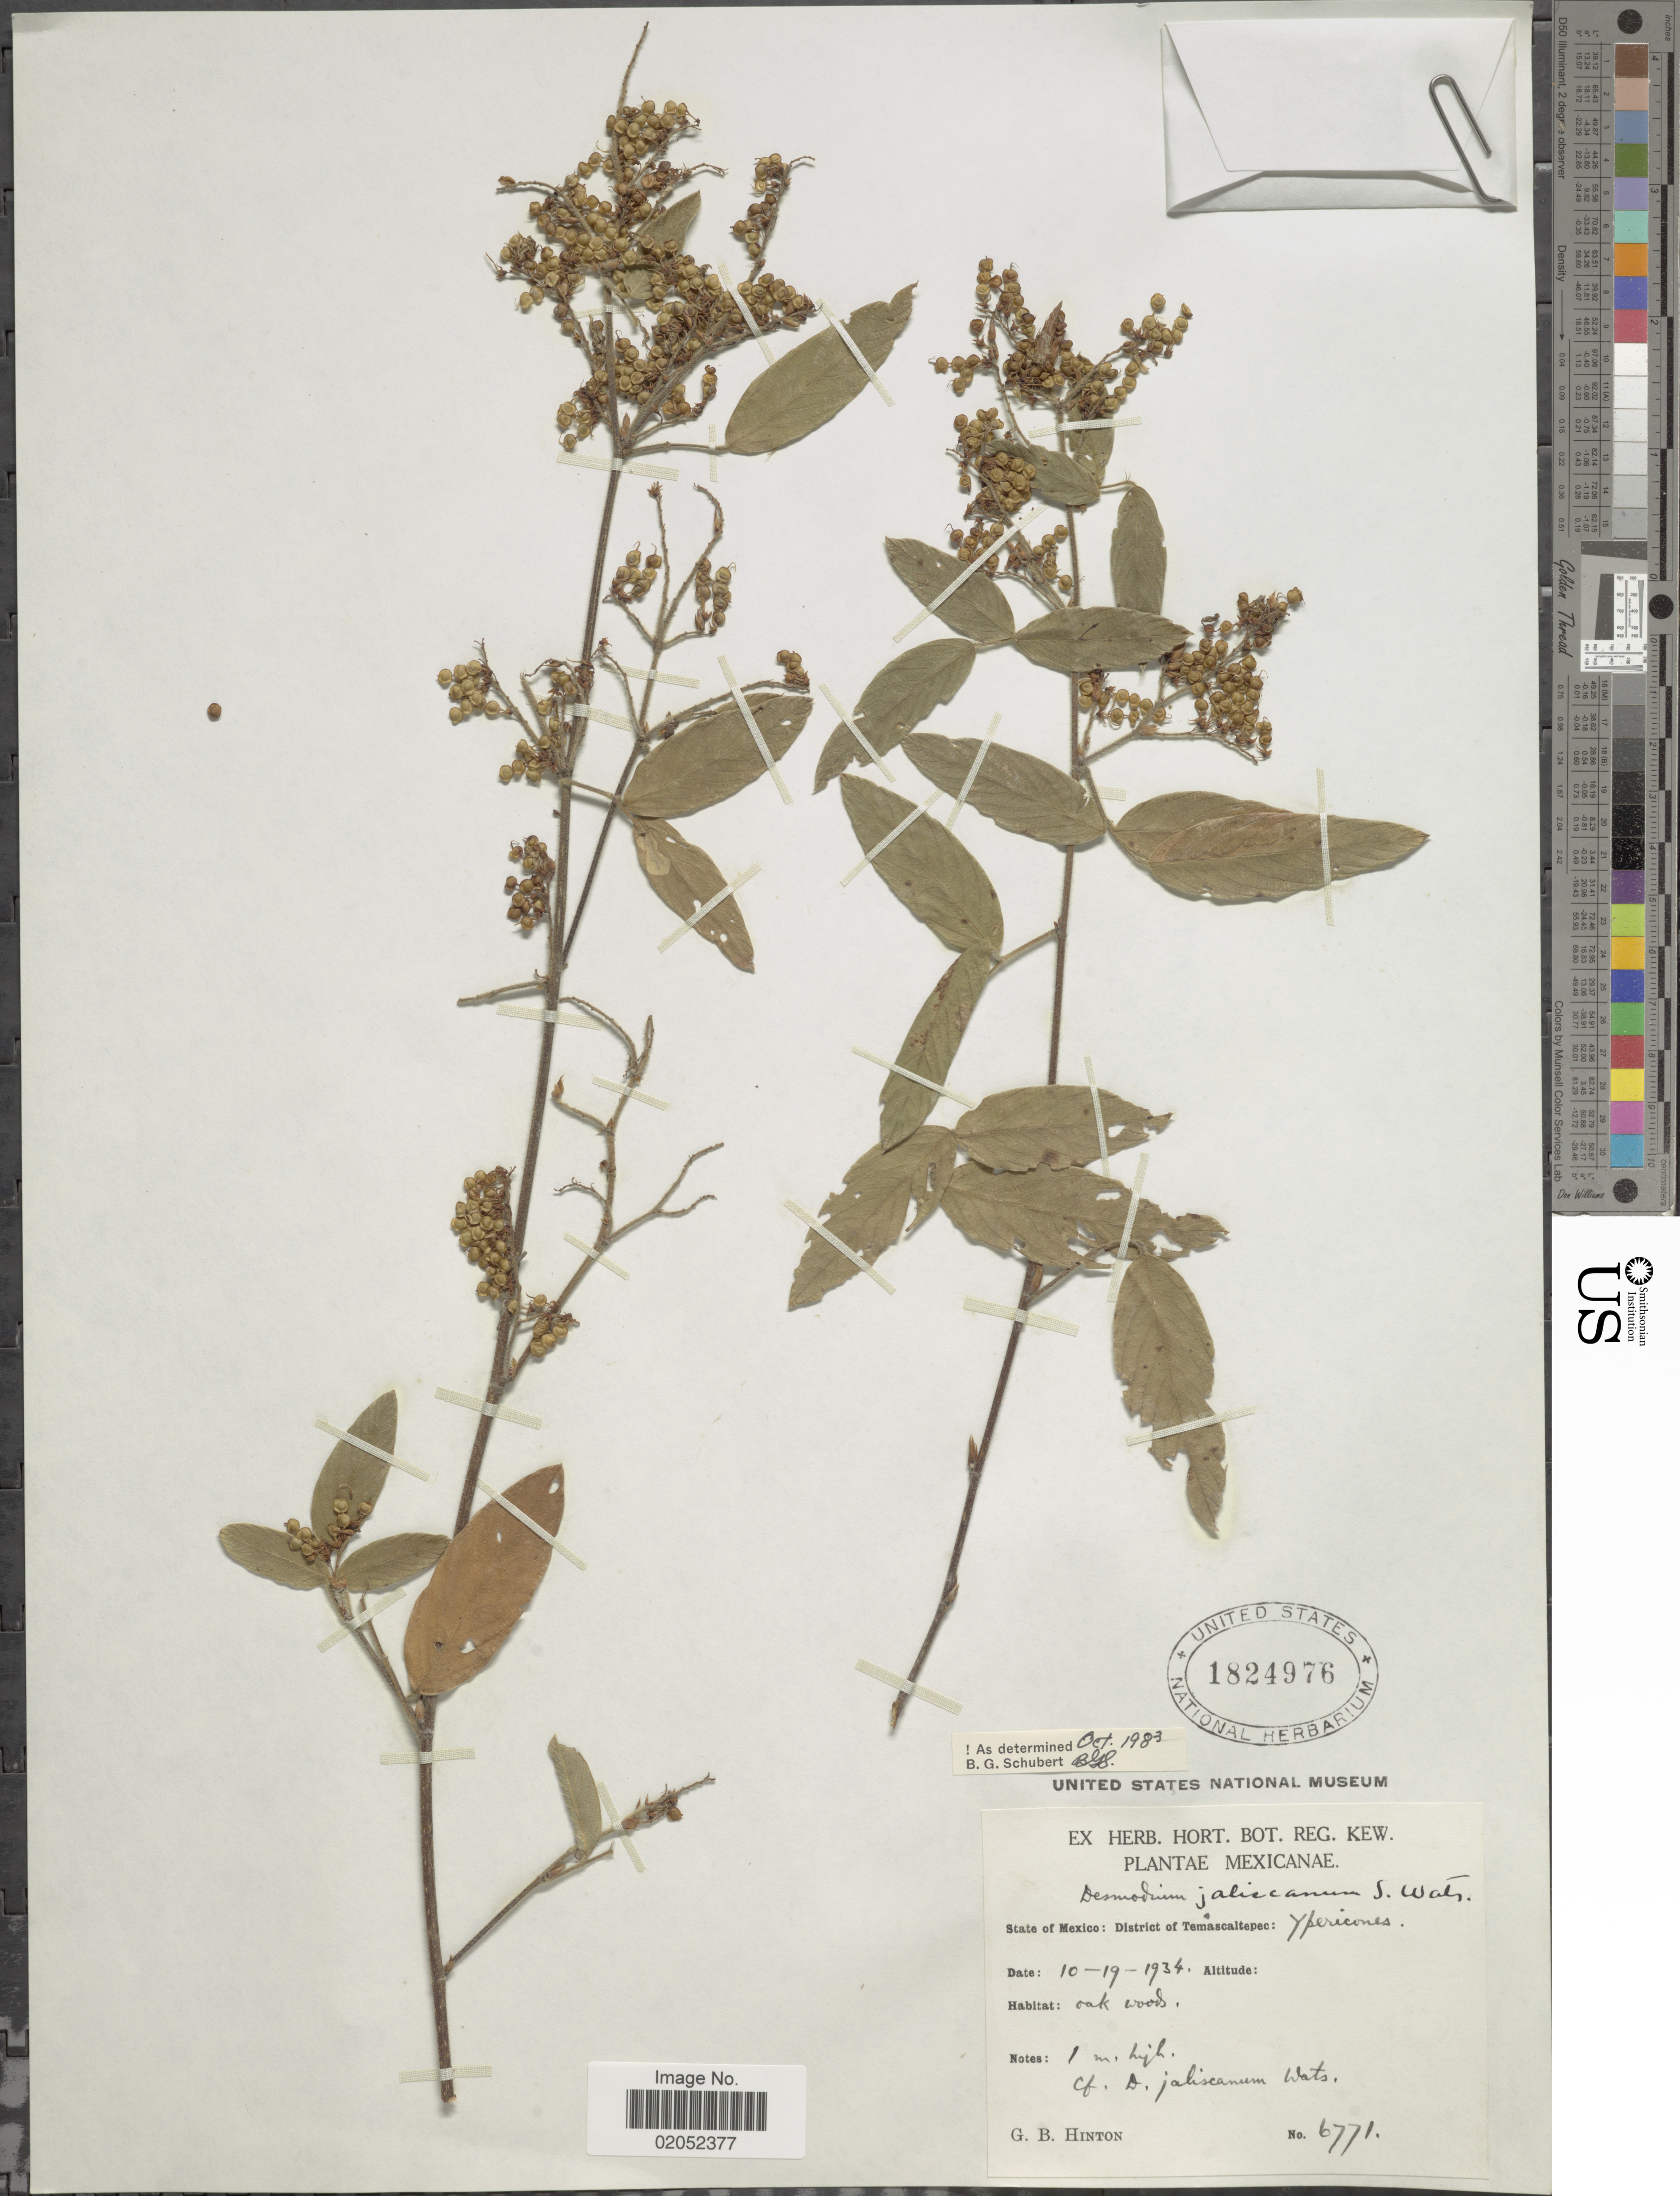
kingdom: Plantae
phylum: Tracheophyta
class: Magnoliopsida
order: Fabales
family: Fabaceae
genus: Desmodium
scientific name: Desmodium jaliscanum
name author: S. Watson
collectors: G. B. Hinton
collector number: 6771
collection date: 1934-10-19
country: Mexico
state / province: México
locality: State of Mexico: District of Temascaltepec; Ypericones.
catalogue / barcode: US 1824976